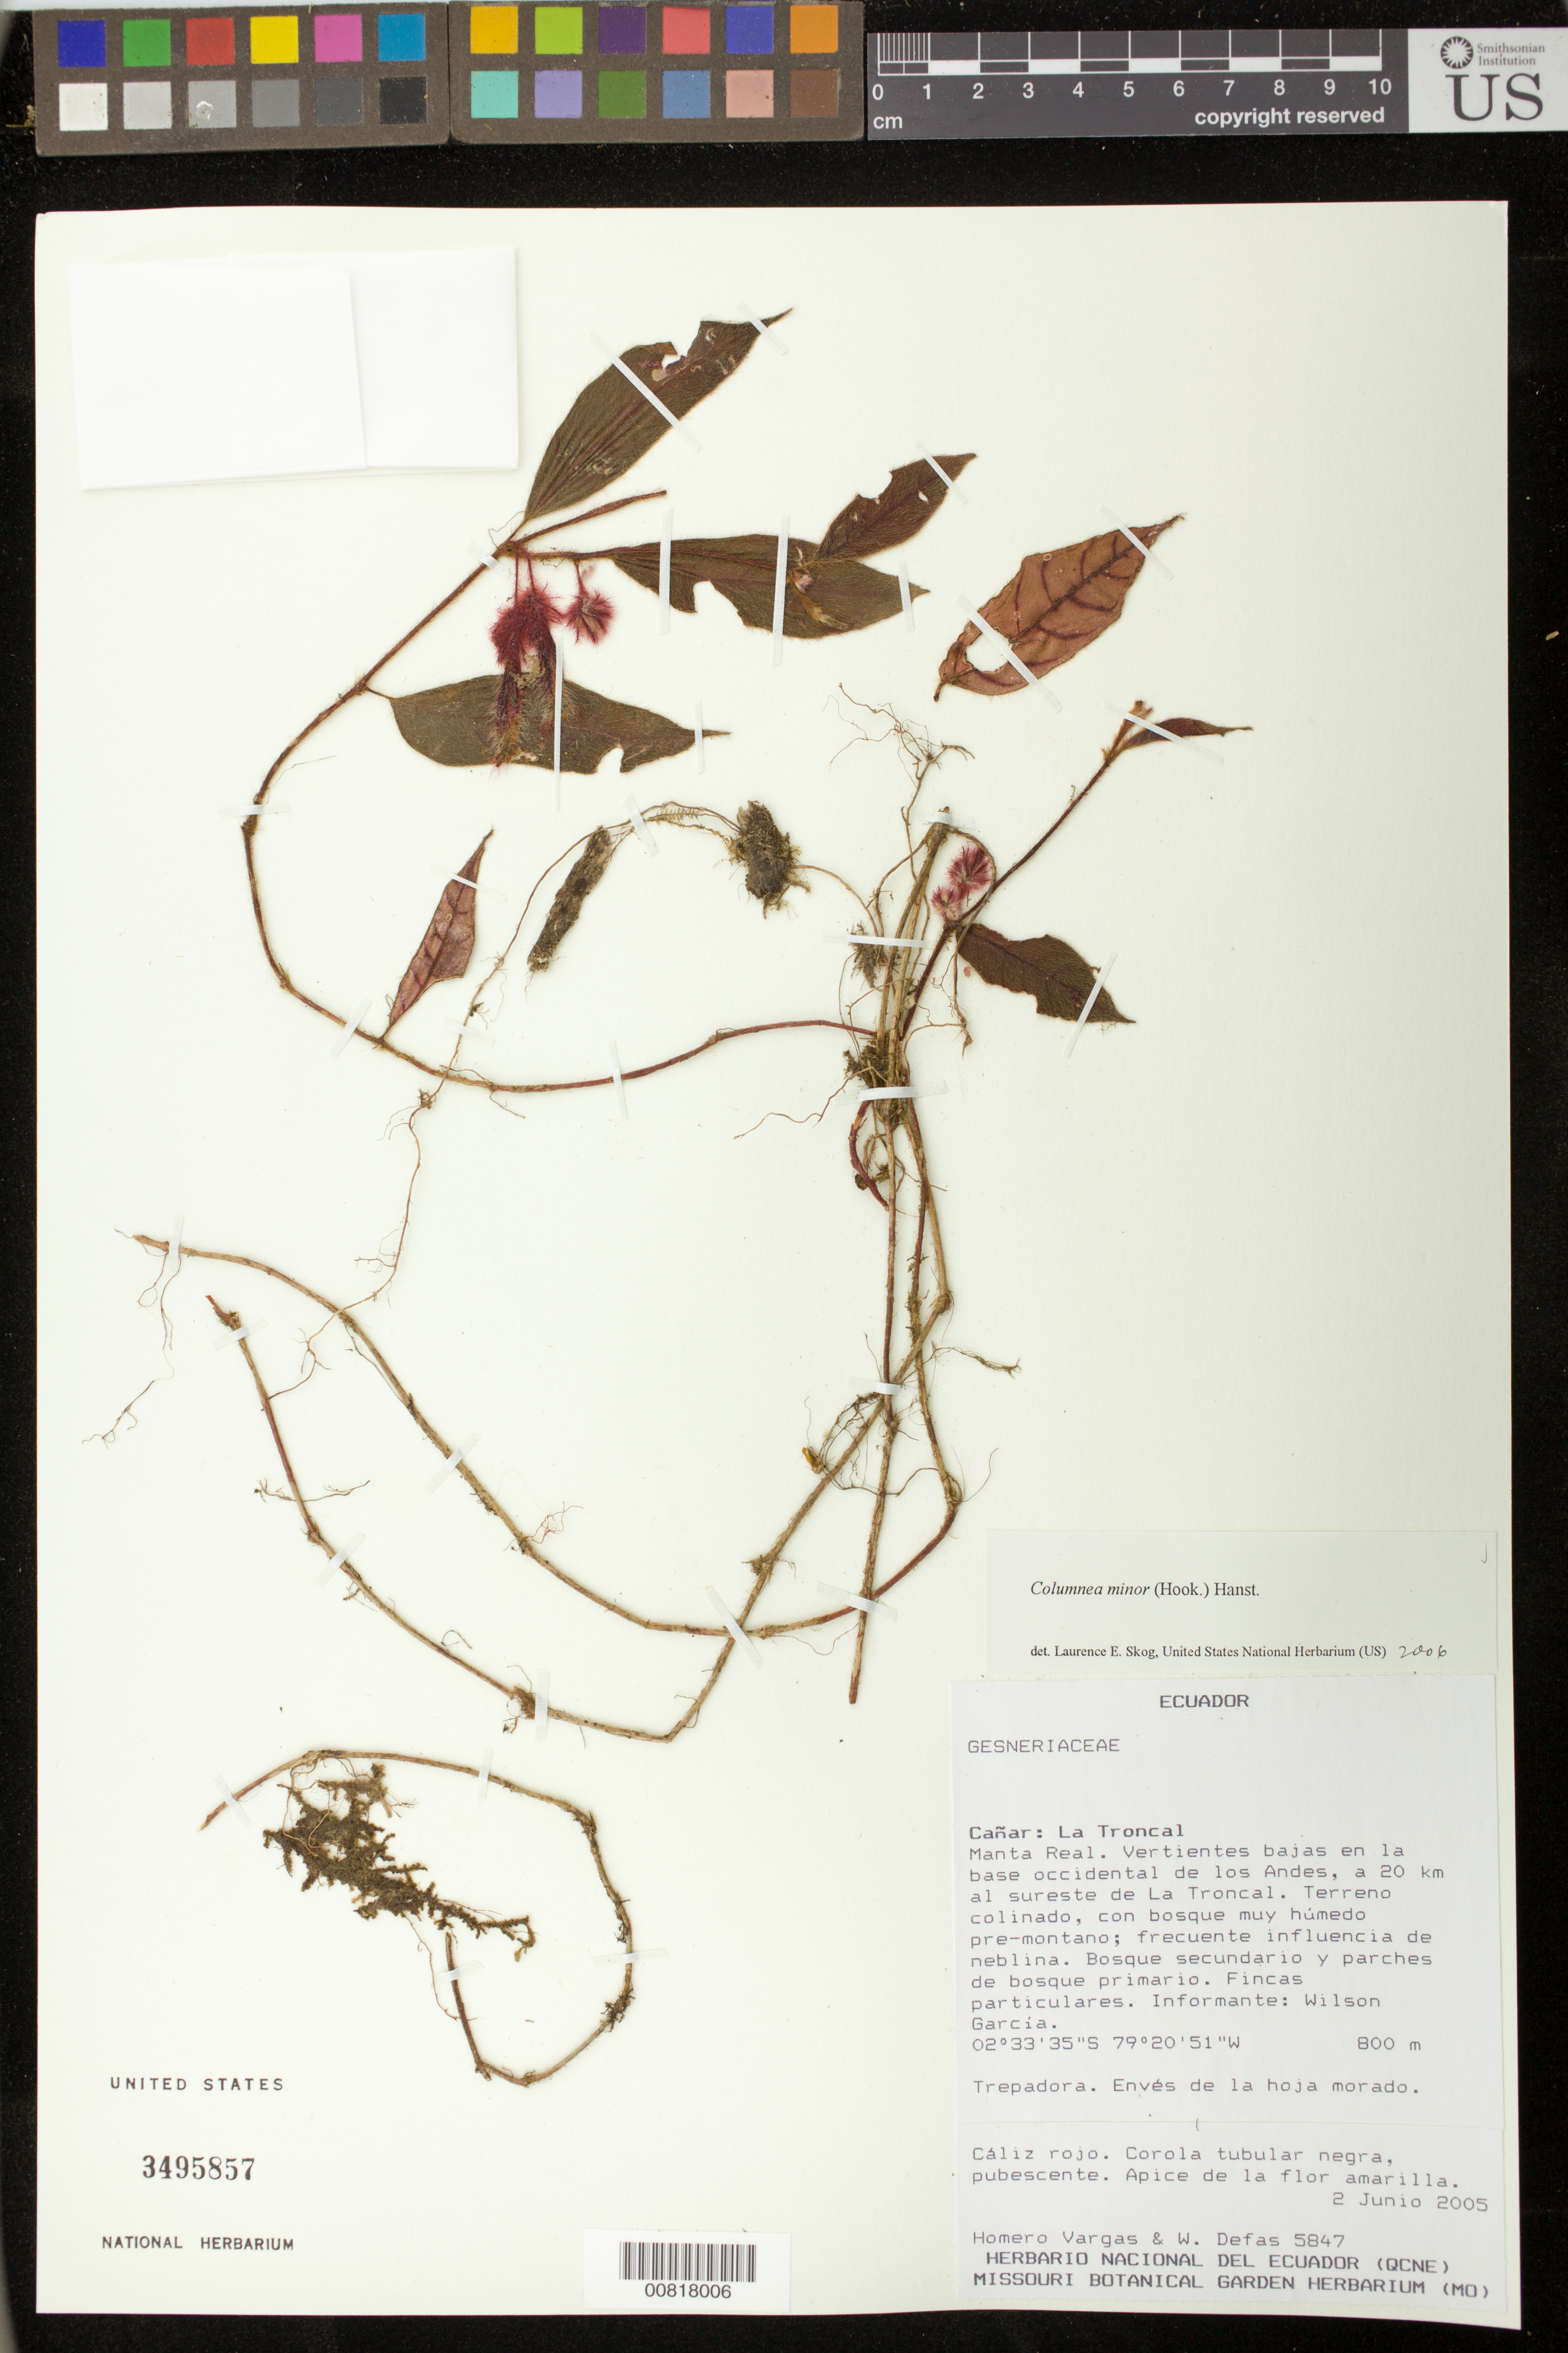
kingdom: Plantae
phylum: Tracheophyta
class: Magnoliopsida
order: Lamiales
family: Gesneriaceae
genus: Columnea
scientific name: Columnea minor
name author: (Hook.) Hanst.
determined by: Skog, Laurence E.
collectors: H. Vargas & W. Defas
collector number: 5847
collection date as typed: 02 Jun 2005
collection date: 2005-06-02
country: Ecuador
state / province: Cañar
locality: Cañar: La Troncal. Manta Real. Vertientes bajas en la base occidental de los Andes, a 20 km al sureste de La Troncal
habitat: Terreno colinado, con bosque muy húmedo pre-monetano; frecuente influencia de neblina. Bosque secundario y parches de bosque primario.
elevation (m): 800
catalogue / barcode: US 3495857